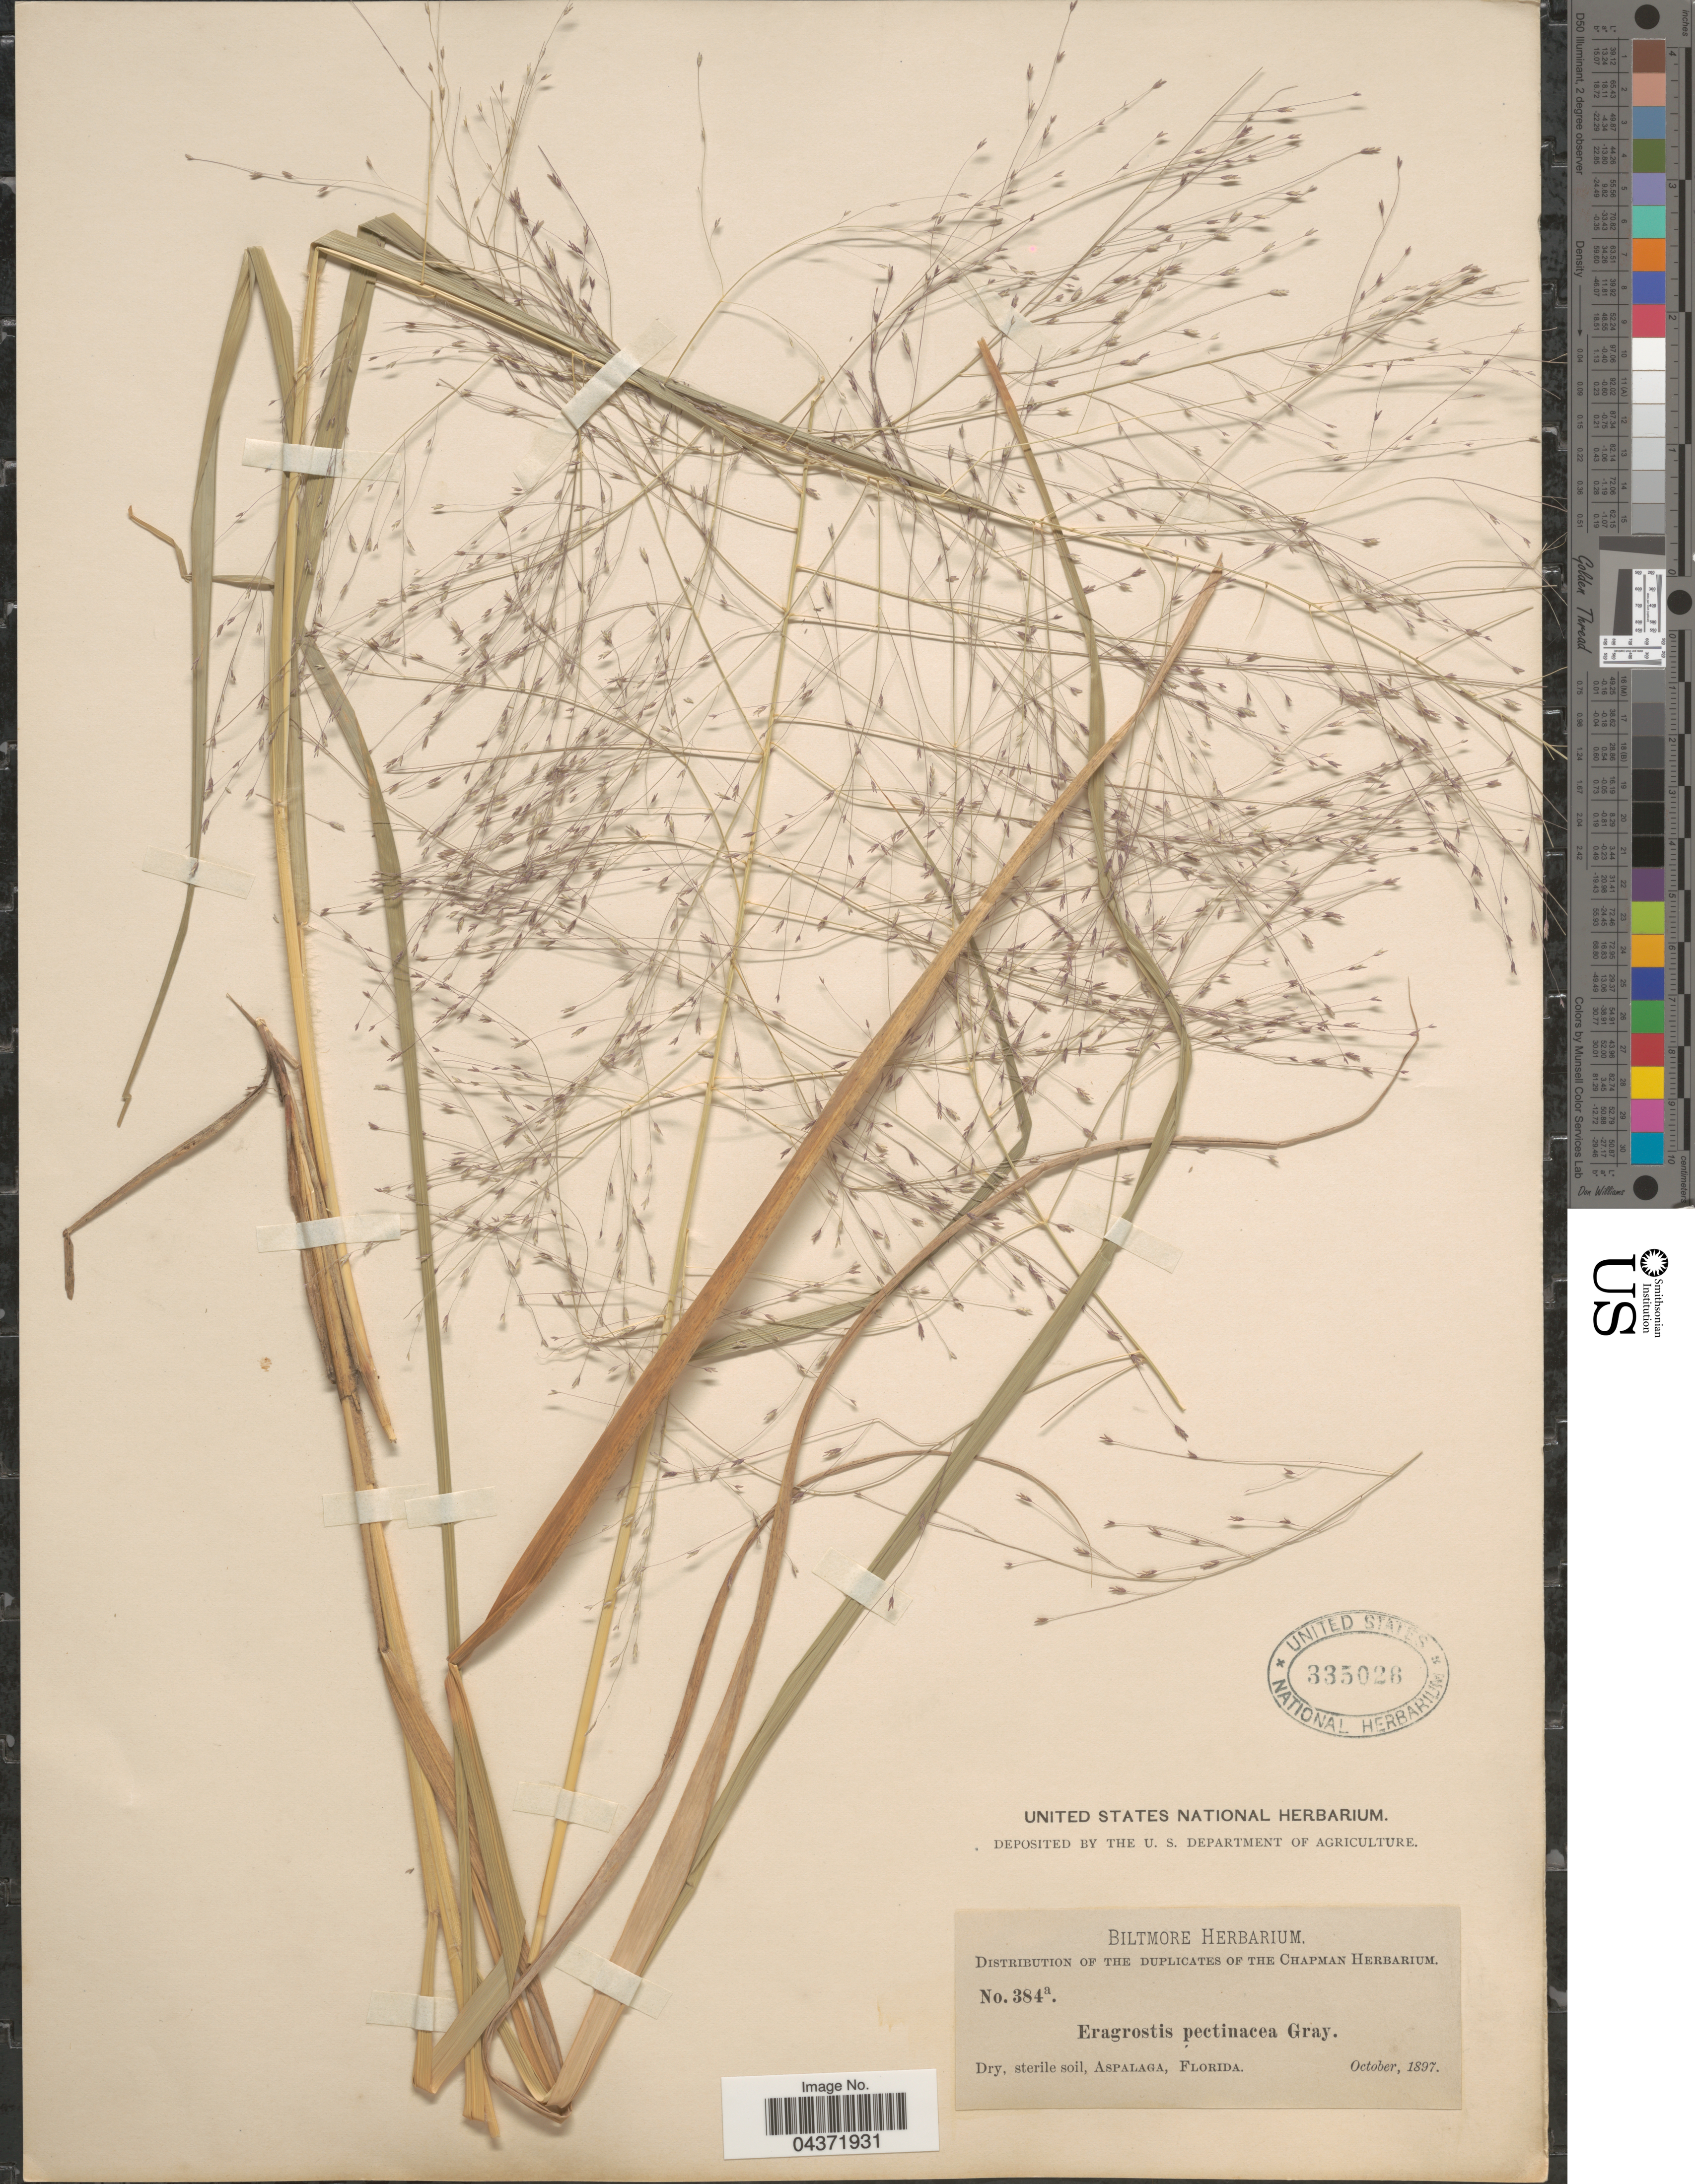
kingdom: Plantae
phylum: Tracheophyta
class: Liliopsida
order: Poales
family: Poaceae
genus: Eragrostis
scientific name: Eragrostis spectabilis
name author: (Pursh) Steud.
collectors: ex herb. Biltmore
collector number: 384a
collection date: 1897-10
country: United States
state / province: Florida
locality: Aspalaga.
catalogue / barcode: US 335026